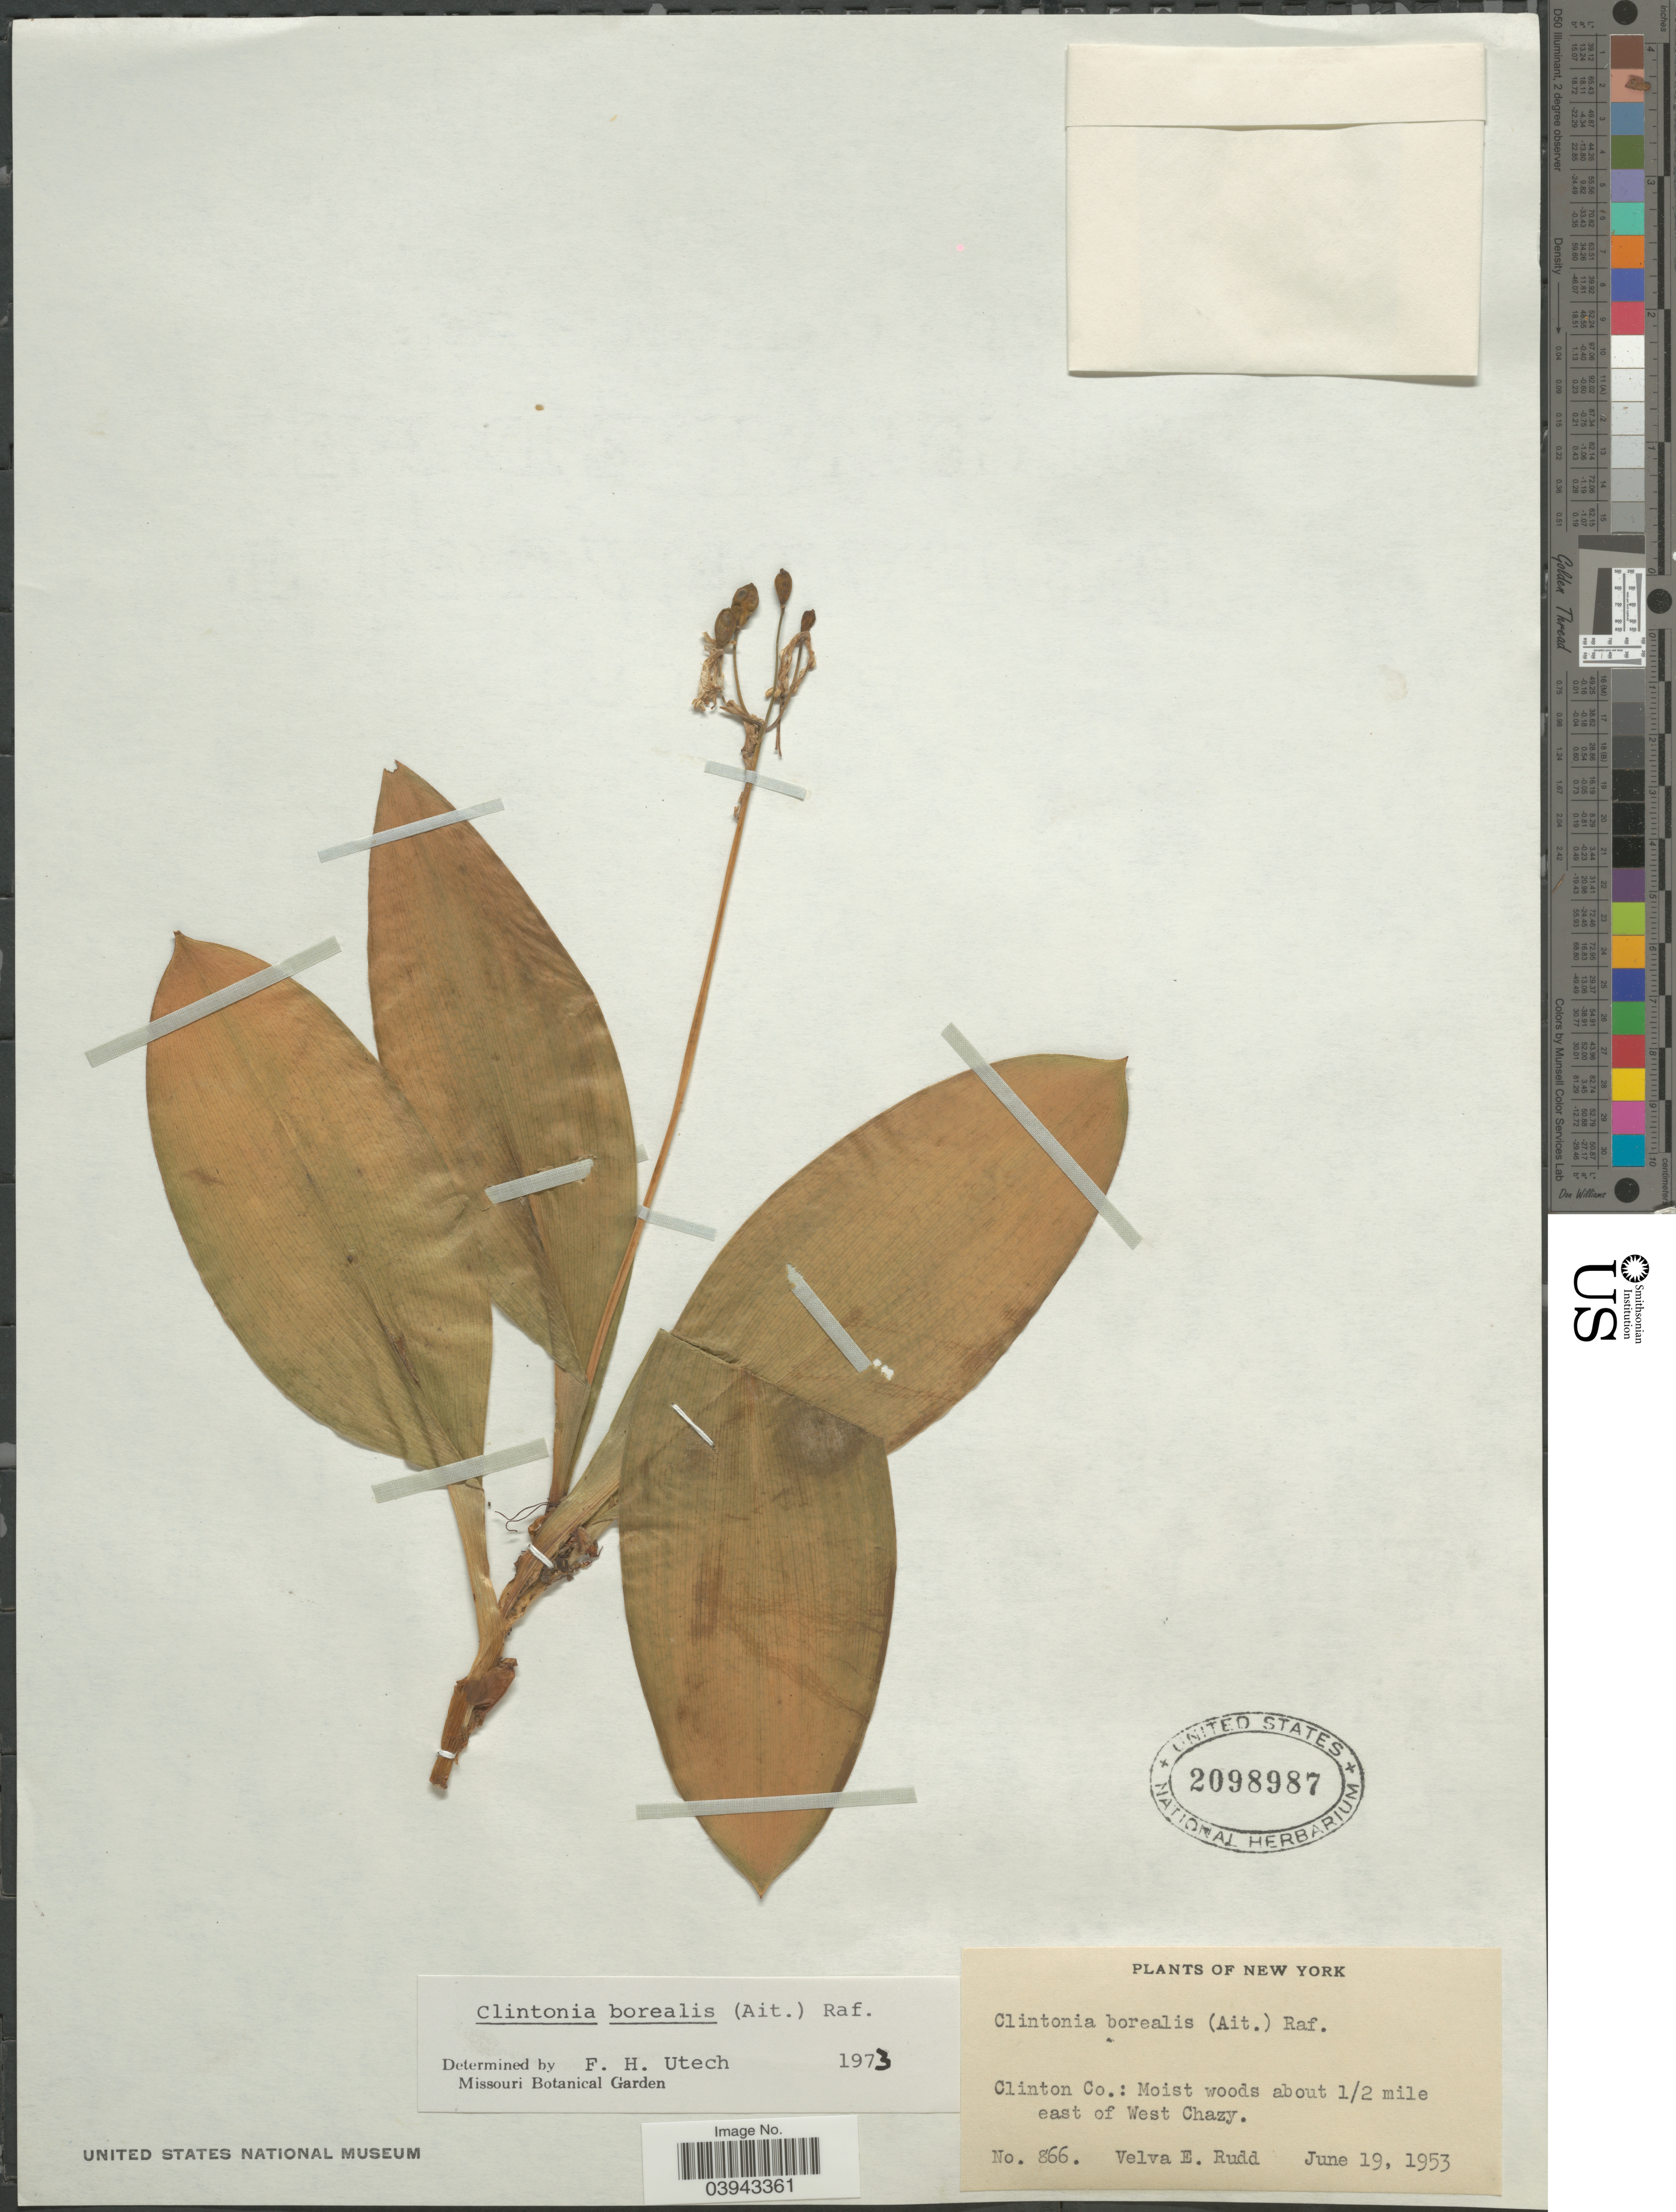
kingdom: Plantae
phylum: Tracheophyta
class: Liliopsida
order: Liliales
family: Liliaceae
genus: Clintonia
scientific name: Clintonia borealis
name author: (Aiton) Raf.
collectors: V. E. Rudd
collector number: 866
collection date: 1953-06-19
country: United States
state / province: New York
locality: Clinton Co.: Moist woods about ½ mile east of West Chazy.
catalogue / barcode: US 2098987